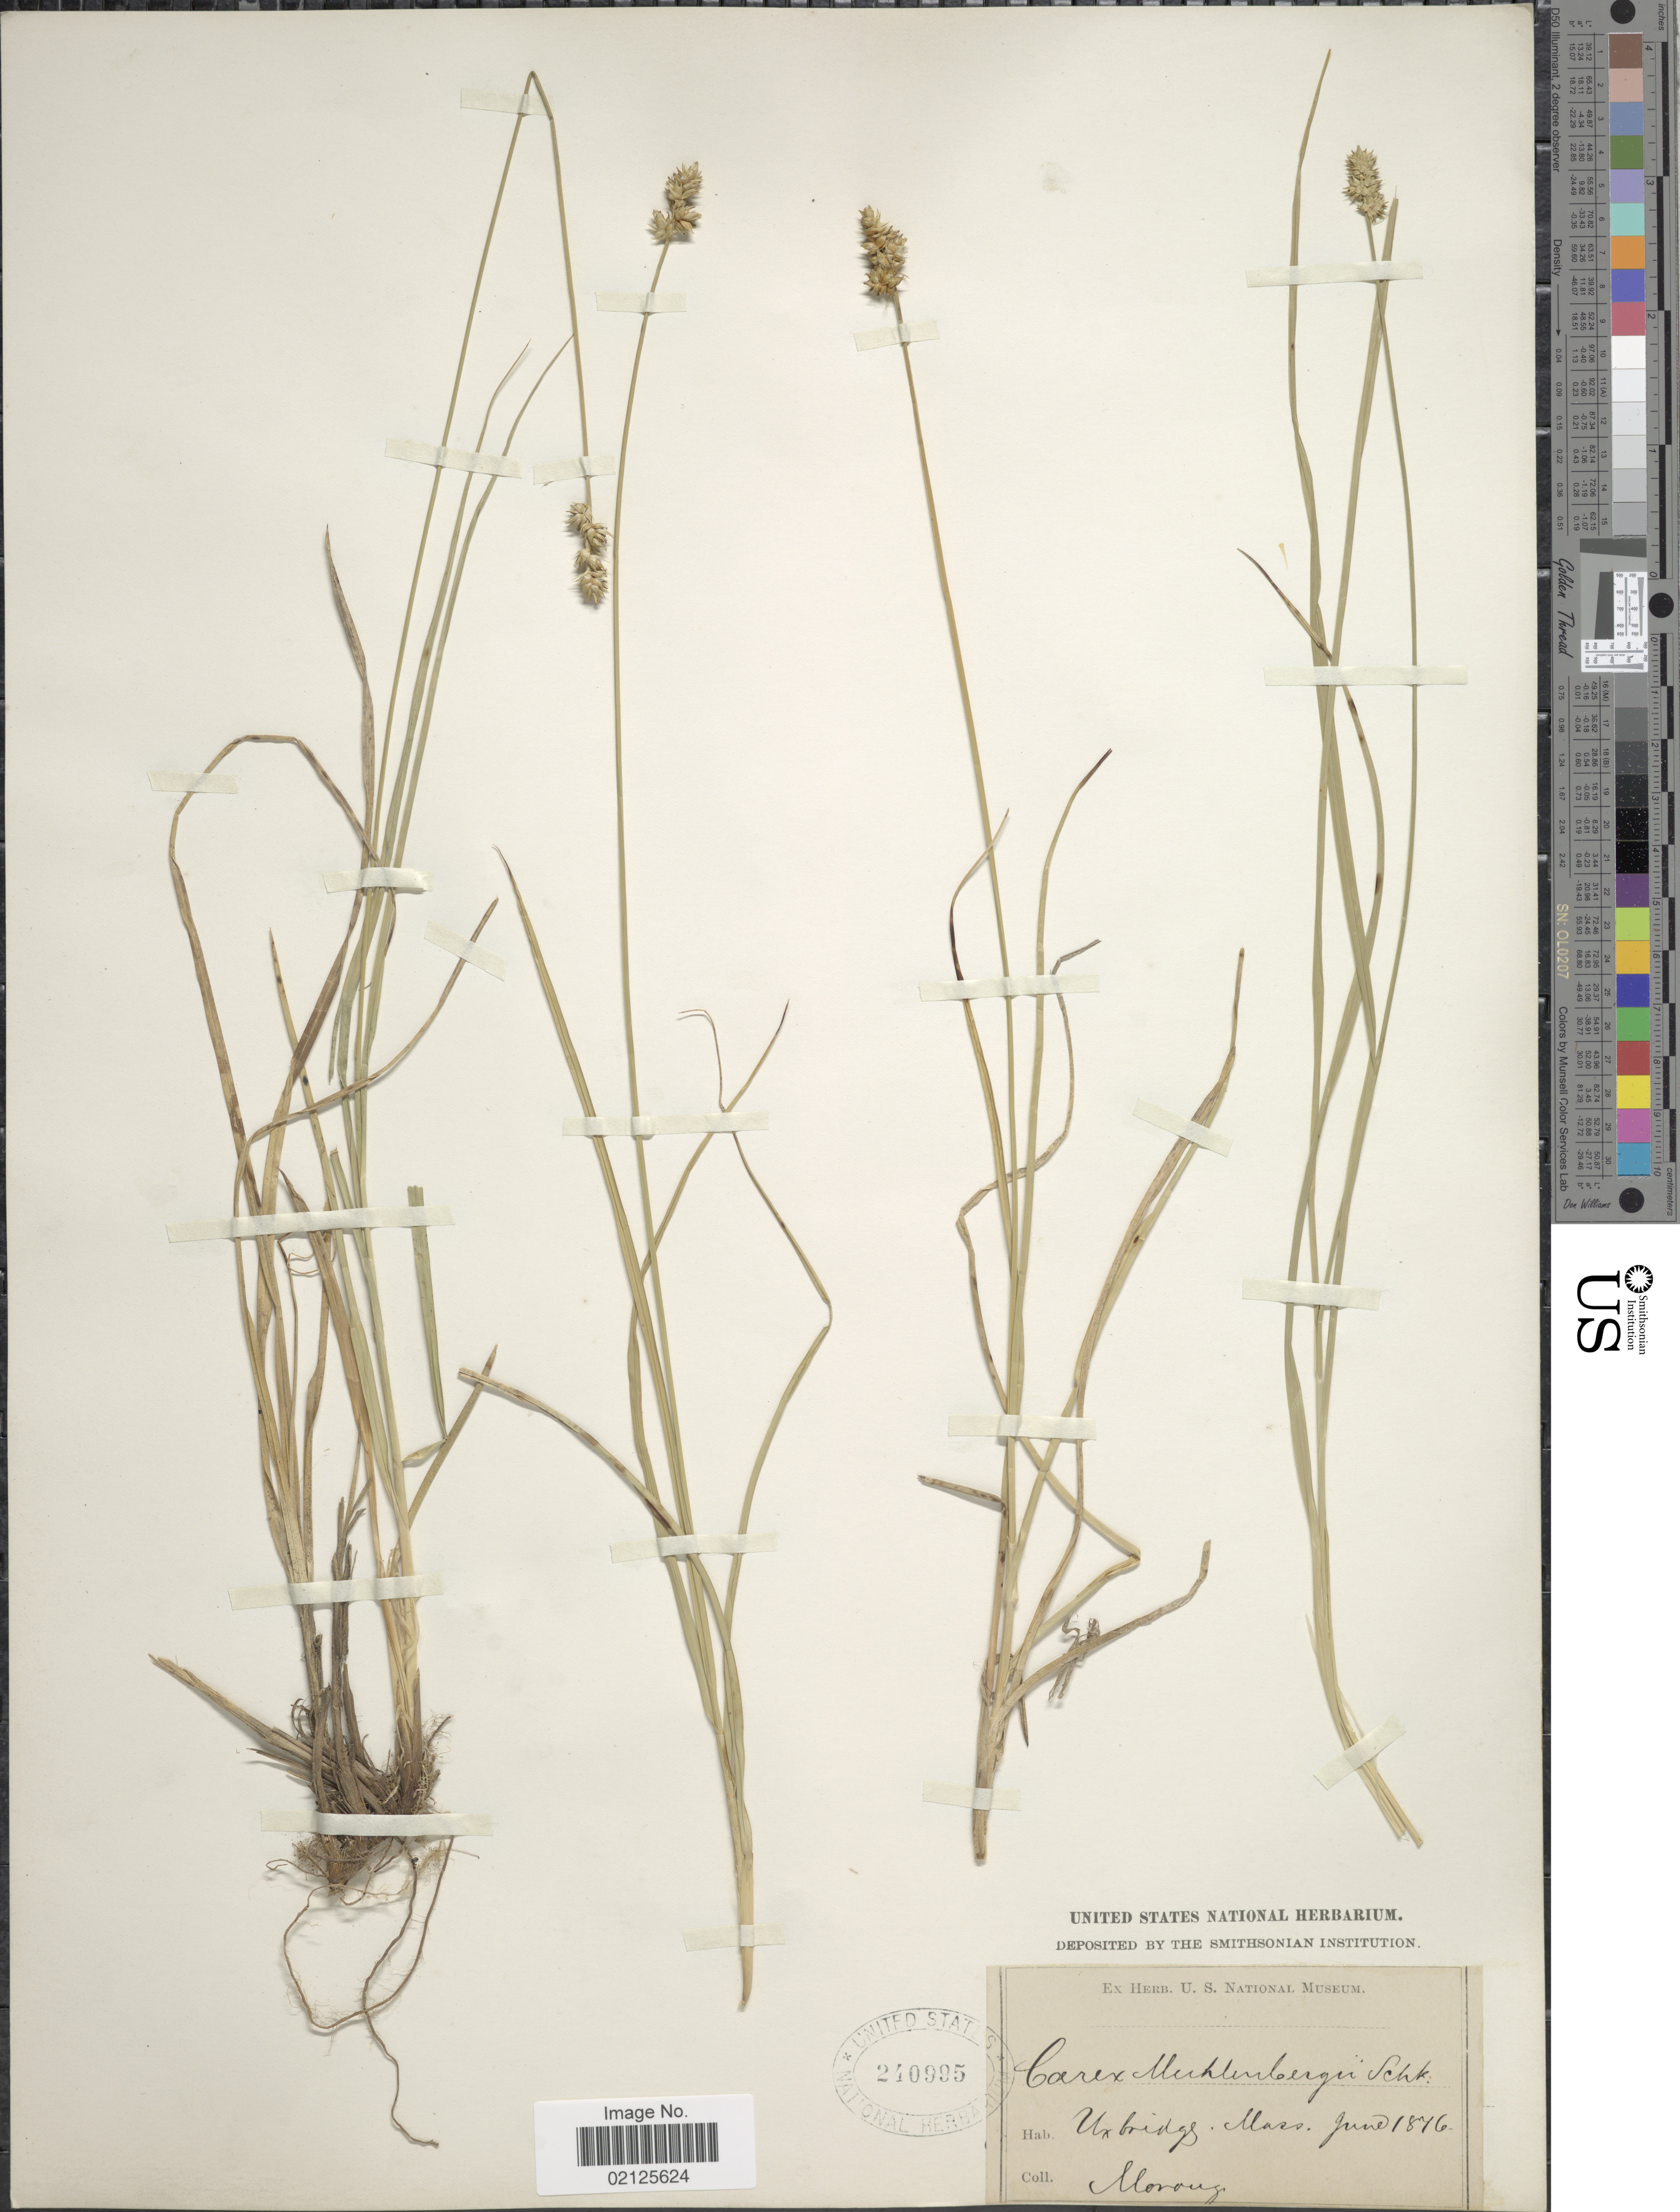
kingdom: Plantae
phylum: Tracheophyta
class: Liliopsida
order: Poales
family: Cyperaceae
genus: Carex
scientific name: Carex muehlenbergii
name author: Willd.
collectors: Morong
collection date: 1876-06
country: United States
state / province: Massachusetts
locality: Uxbridge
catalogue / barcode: US 240995